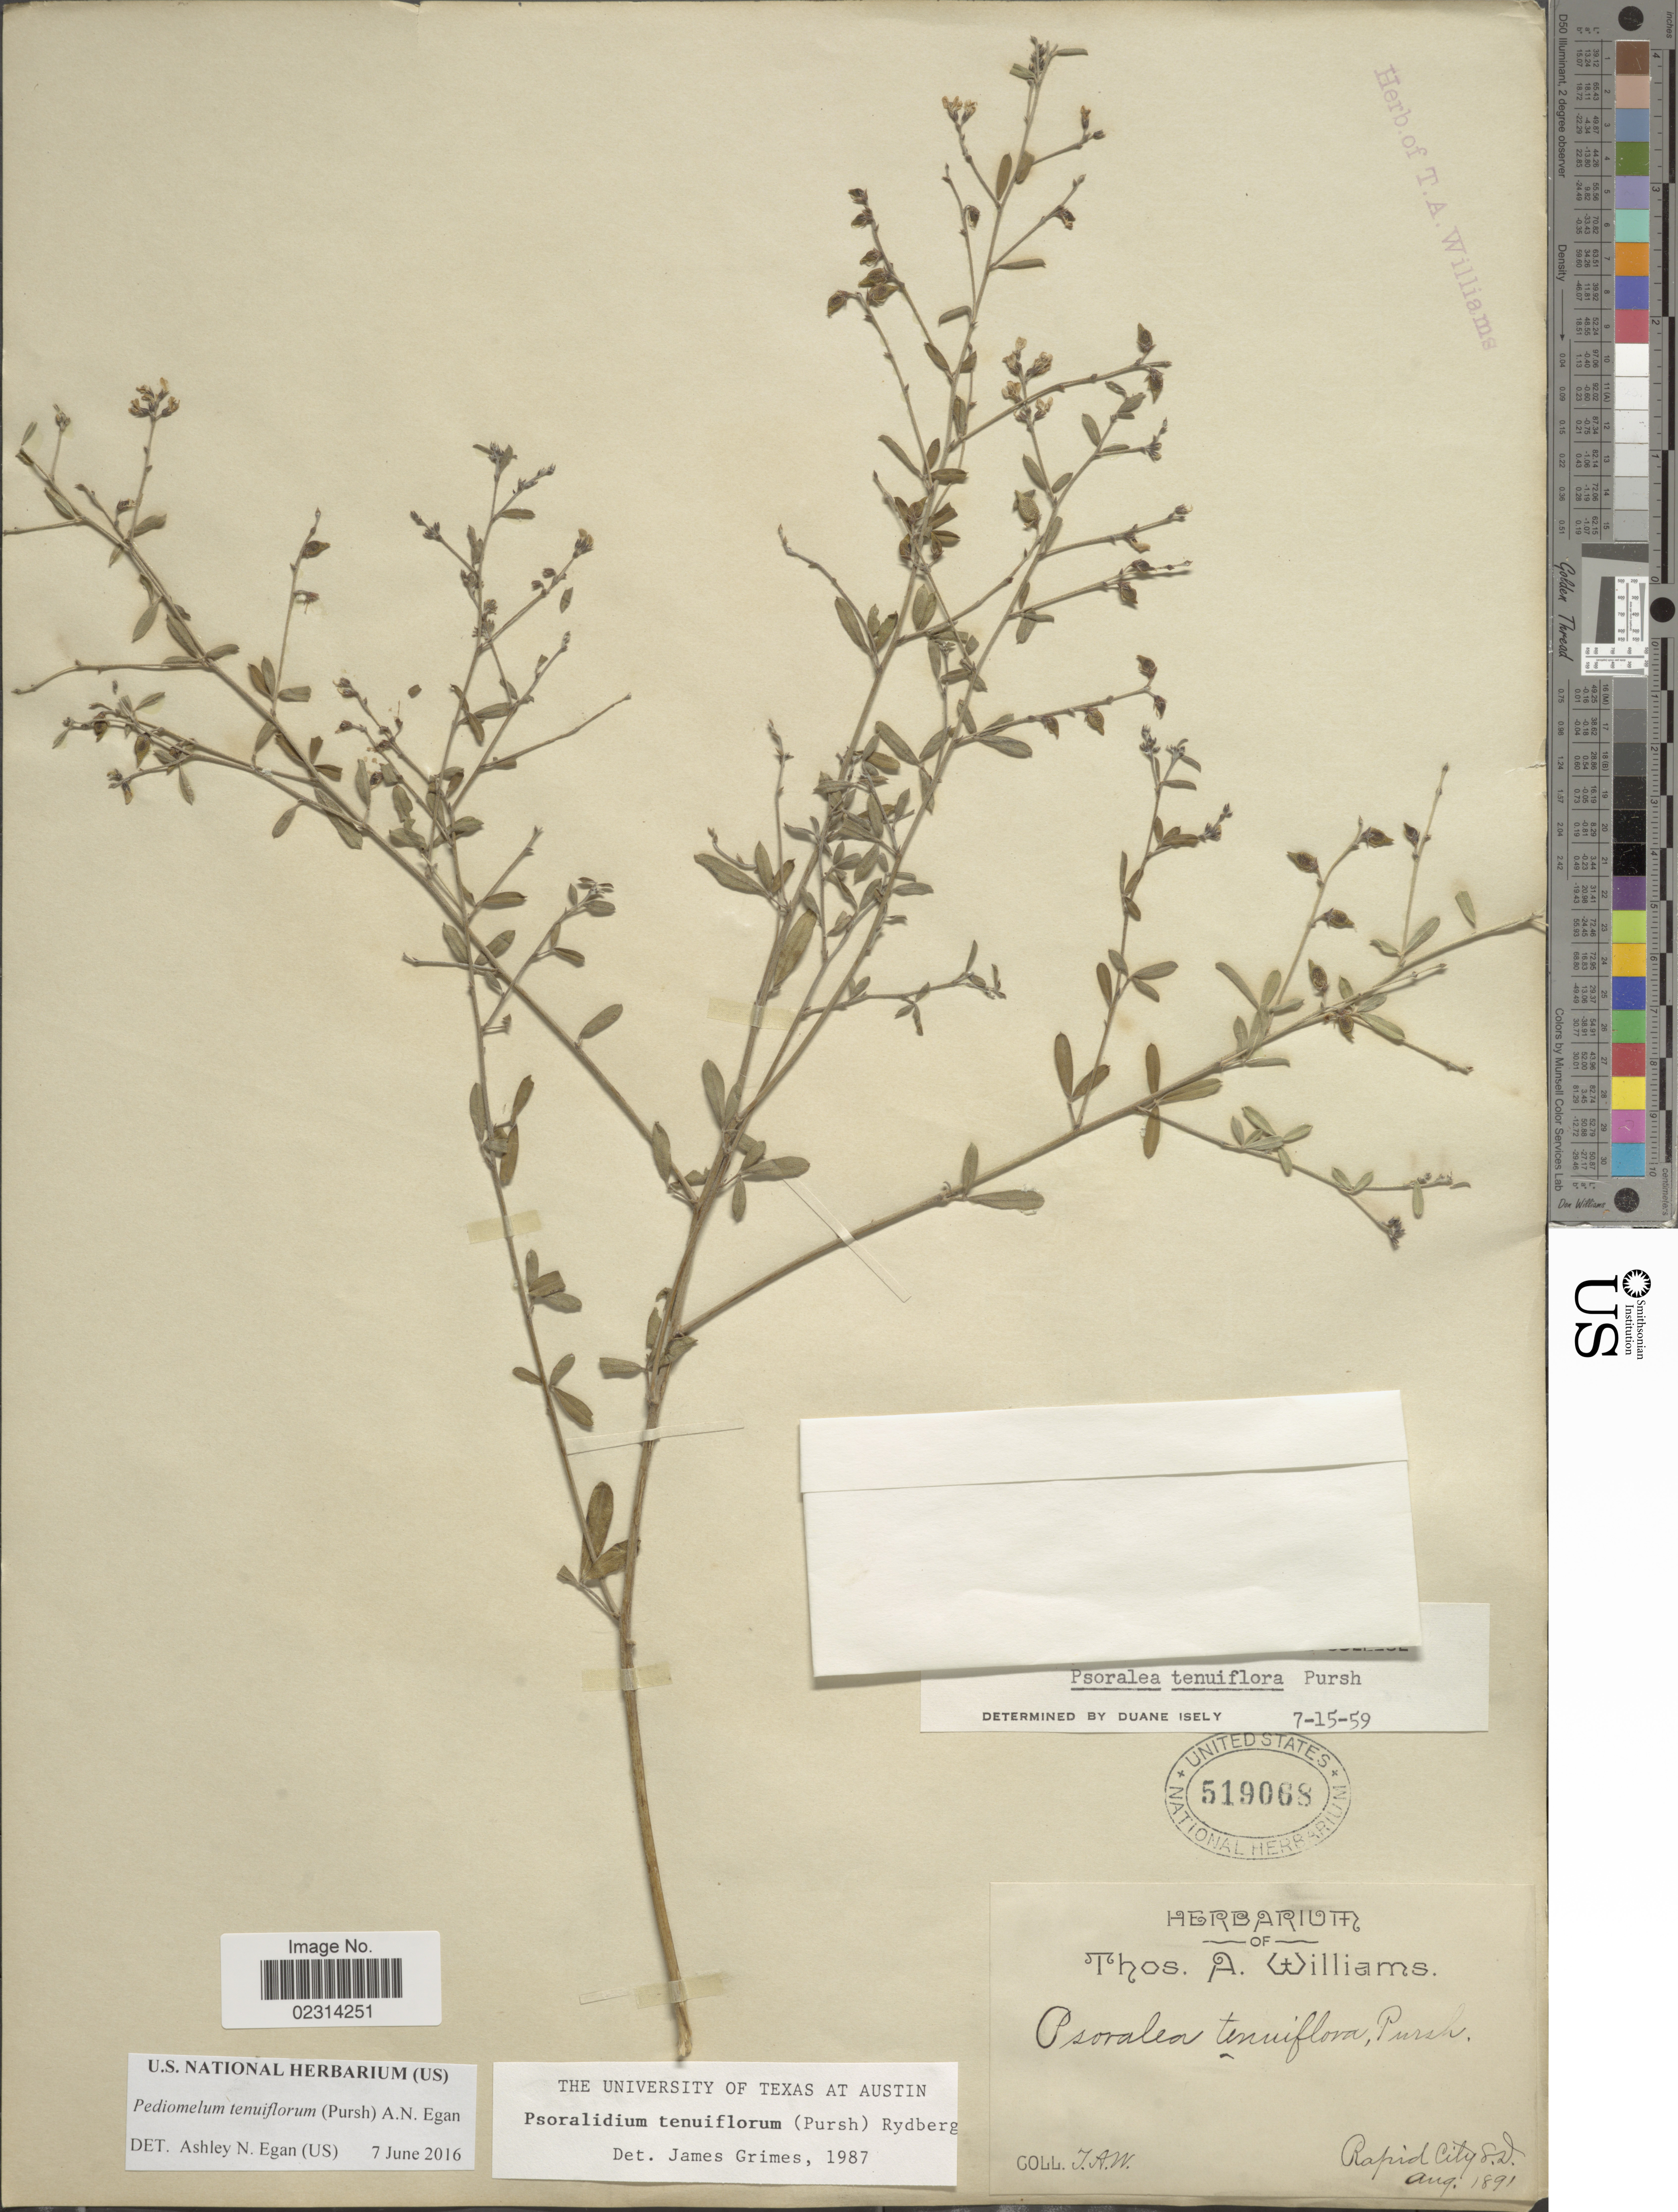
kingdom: Plantae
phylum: Tracheophyta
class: Magnoliopsida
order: Fabales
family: Fabaceae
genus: Psoralidium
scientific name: Psoralidium tenuiflorum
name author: (Pursh) Rydb.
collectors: T. A. Williams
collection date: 1891-08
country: United States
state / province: South Dakota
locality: Rapid City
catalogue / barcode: US 519068